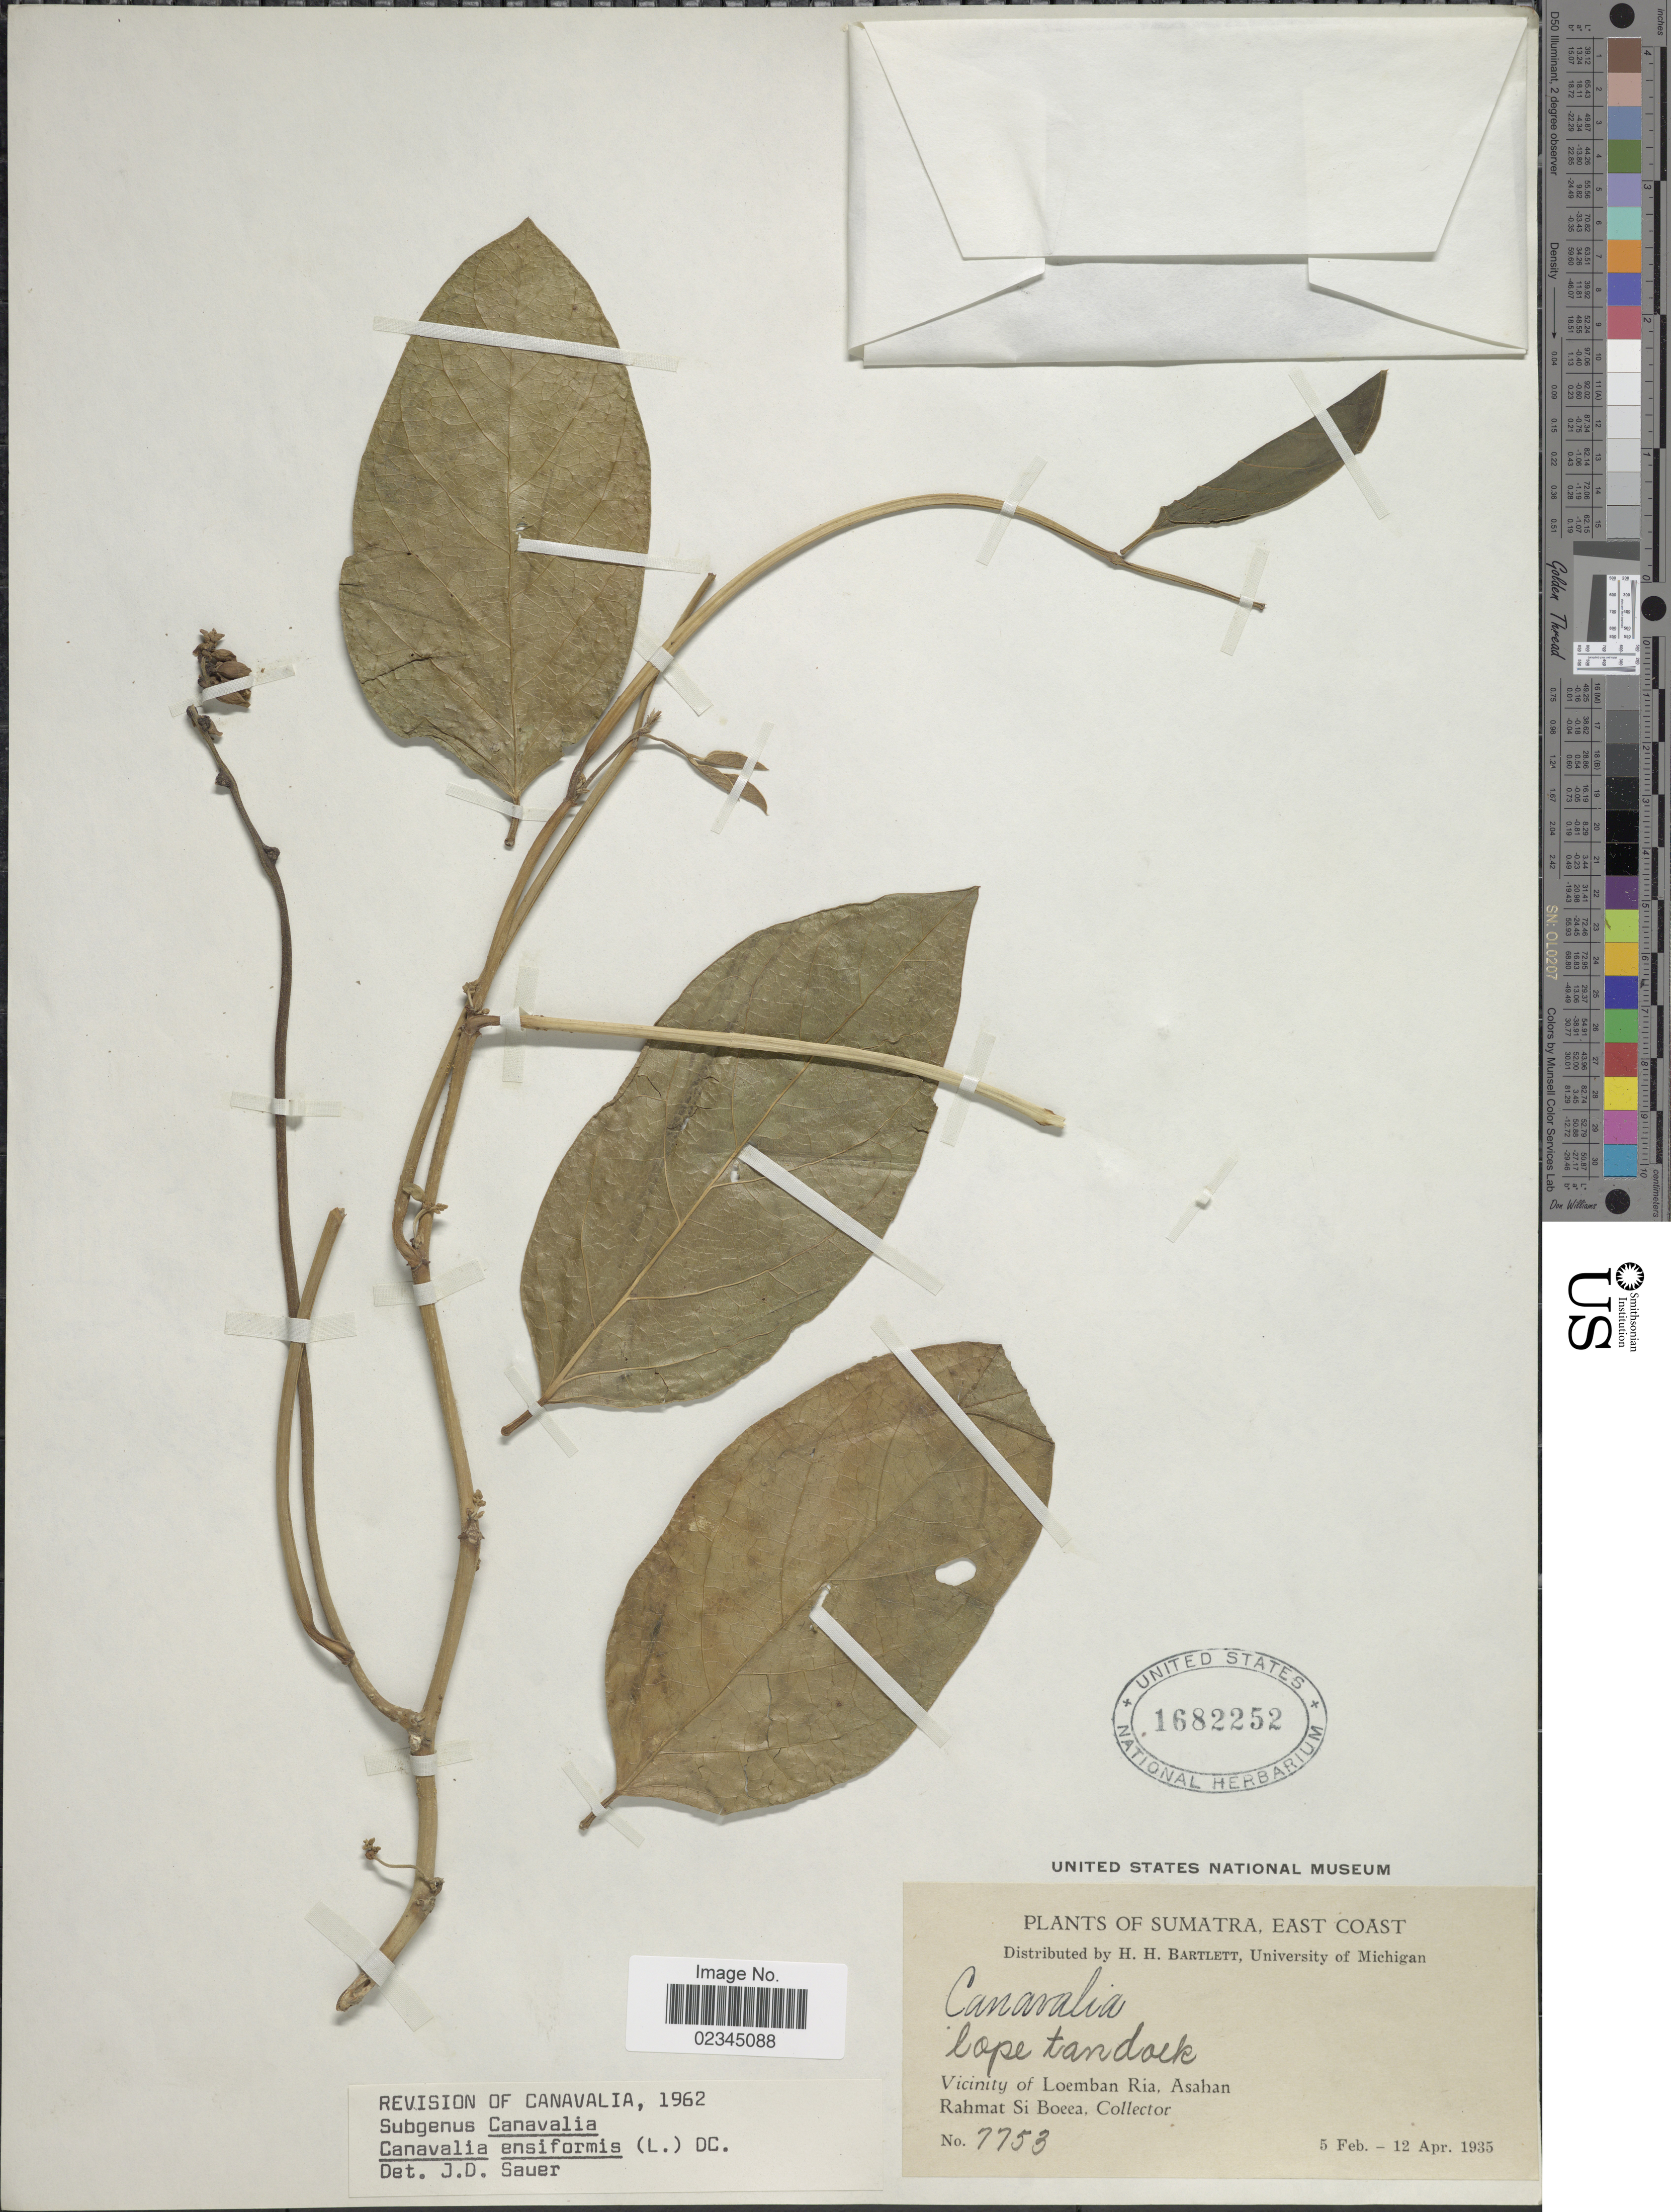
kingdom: Plantae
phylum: Tracheophyta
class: Magnoliopsida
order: Fabales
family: Fabaceae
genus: Canavalia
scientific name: Canavalia ensiformis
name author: (L.) DC.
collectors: Rahmat Si Boeea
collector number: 7753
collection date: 1935-02-05/1935-04-12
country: Indonesia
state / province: Sumatra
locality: Sumatra, East Coast, Vicinity of Loemban Ria, Asahan.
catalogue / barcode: US 1682252